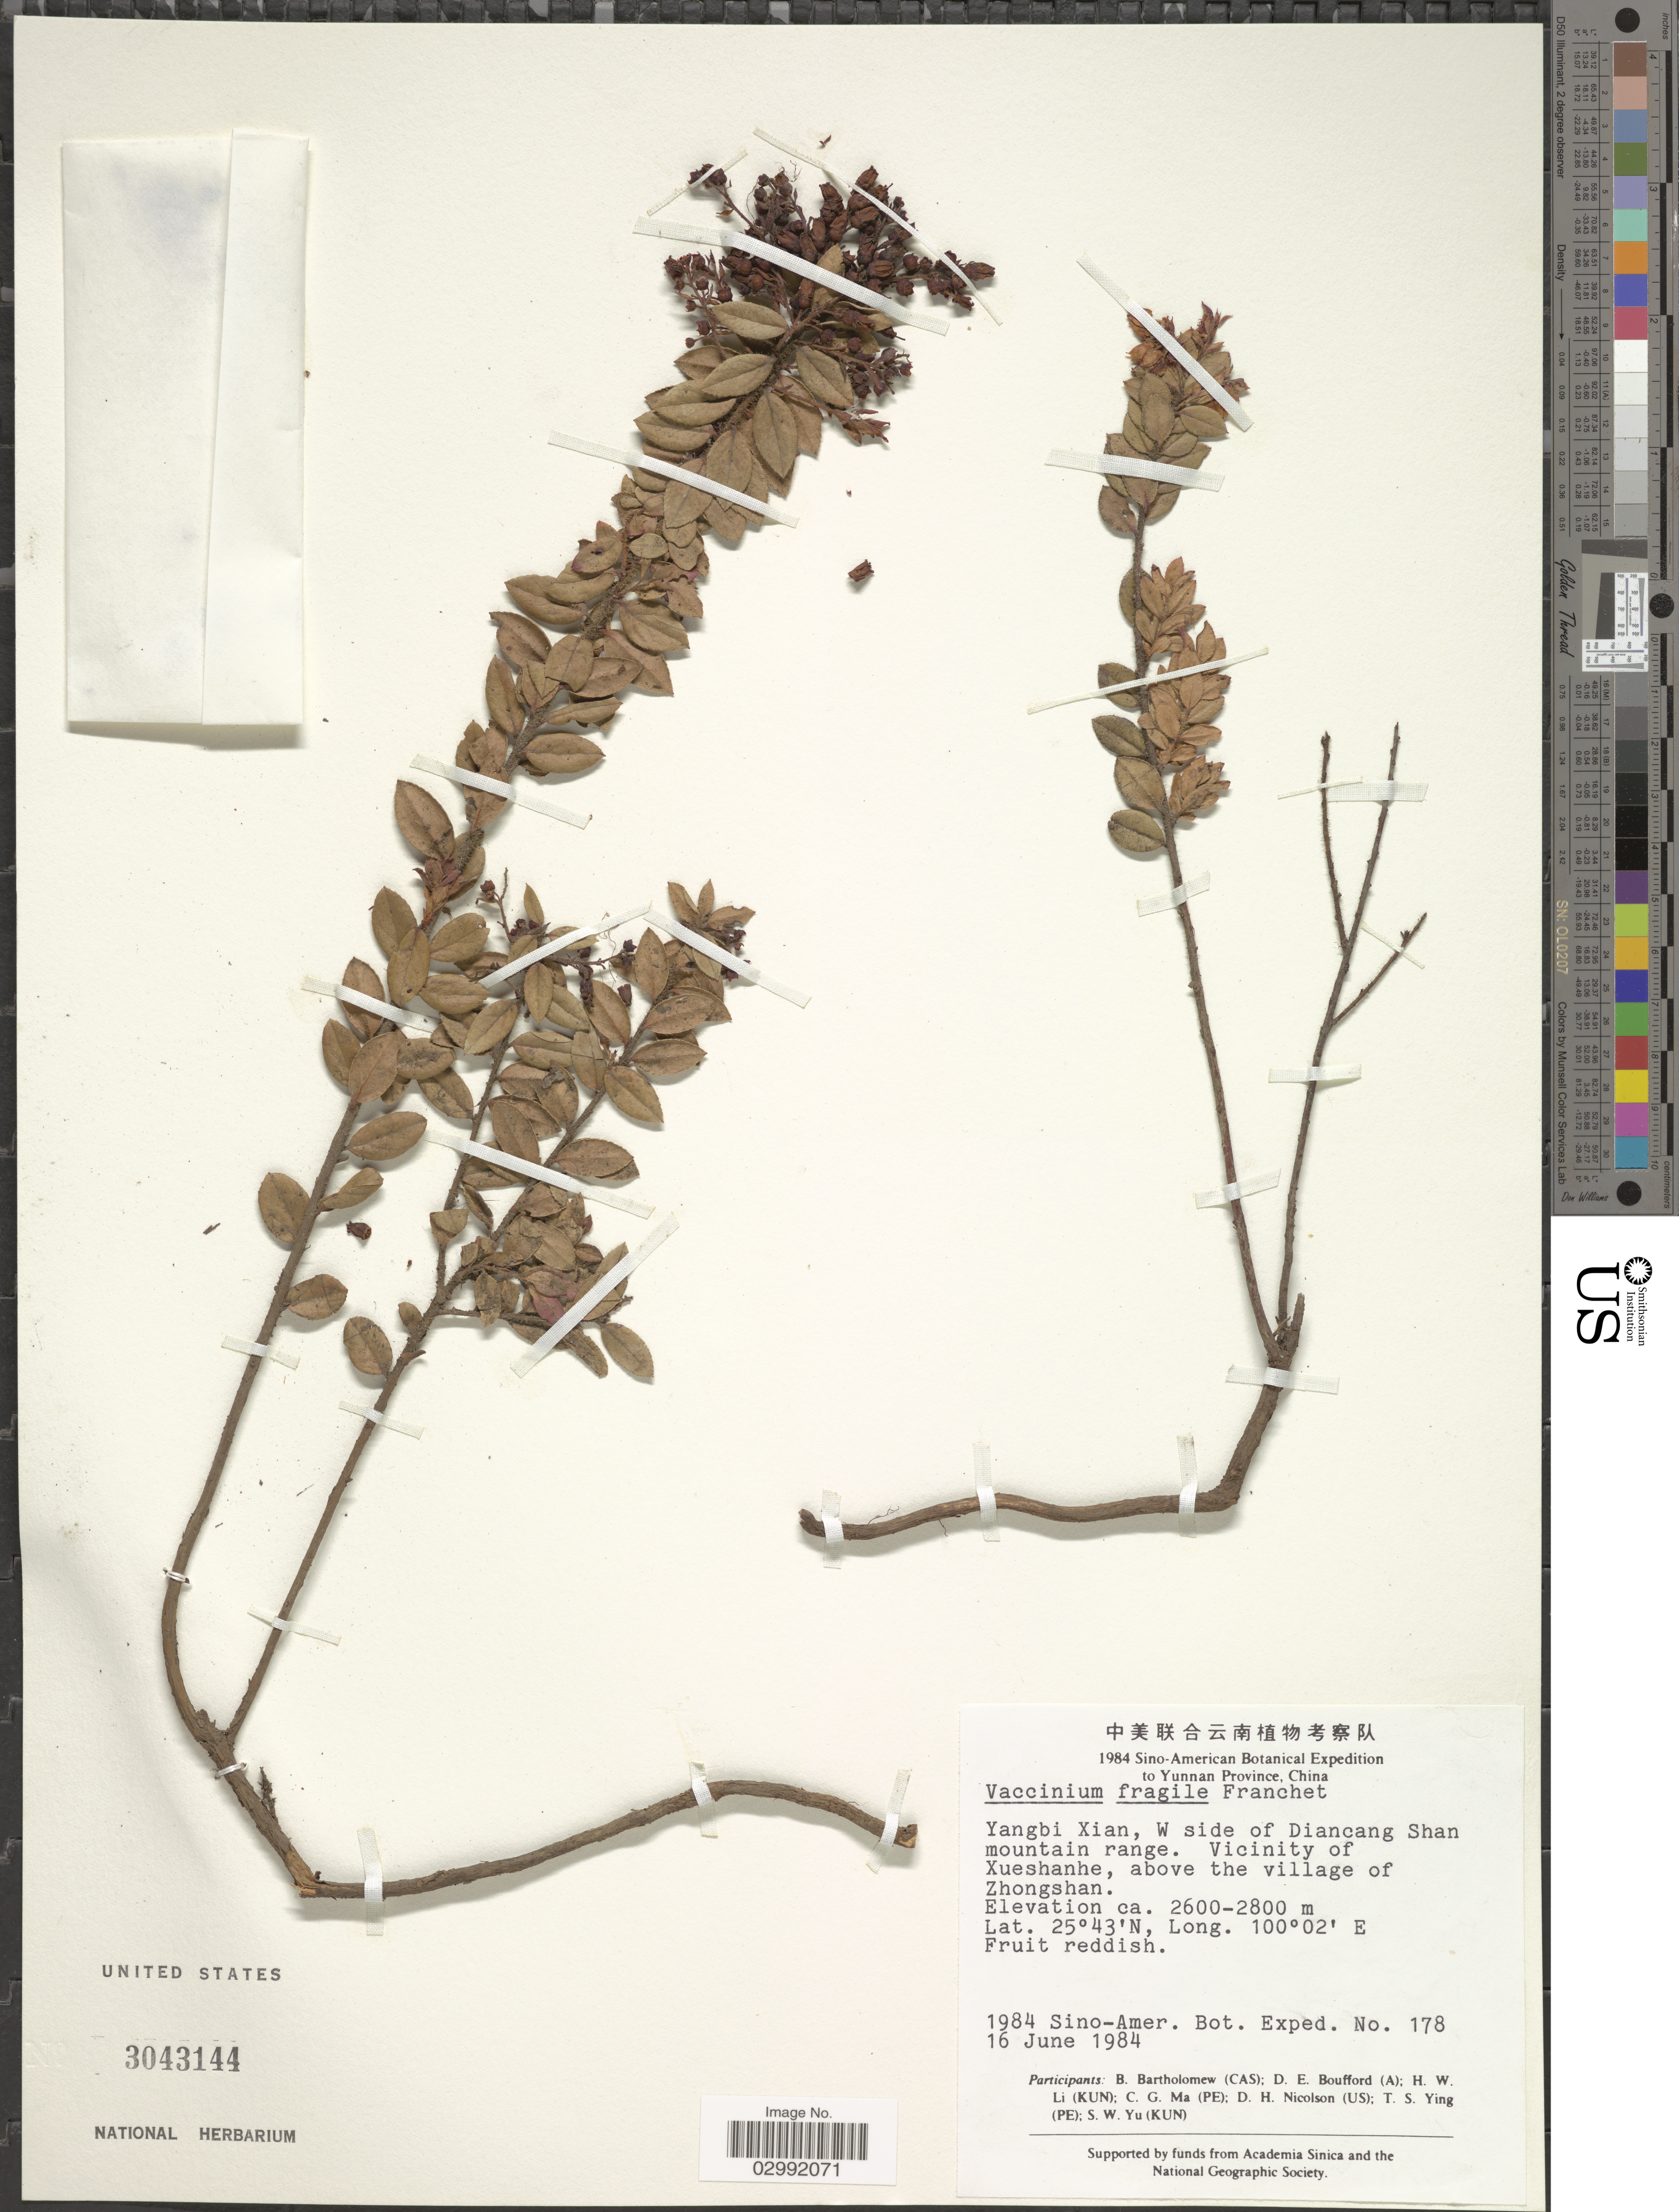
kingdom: Plantae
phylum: Tracheophyta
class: Magnoliopsida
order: Ericales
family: Ericaceae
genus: Vaccinium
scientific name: Vaccinium fragile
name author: Franch.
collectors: Sino-Amer. Bot. Exped. 1984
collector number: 178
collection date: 1984-06-16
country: China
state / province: Yunnan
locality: Yangbi Xian, W side of Diancang Shan mountain rage. Vicinity of Xueshanhe, above the village of Zhongshan.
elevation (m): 2600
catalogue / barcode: US 3043144